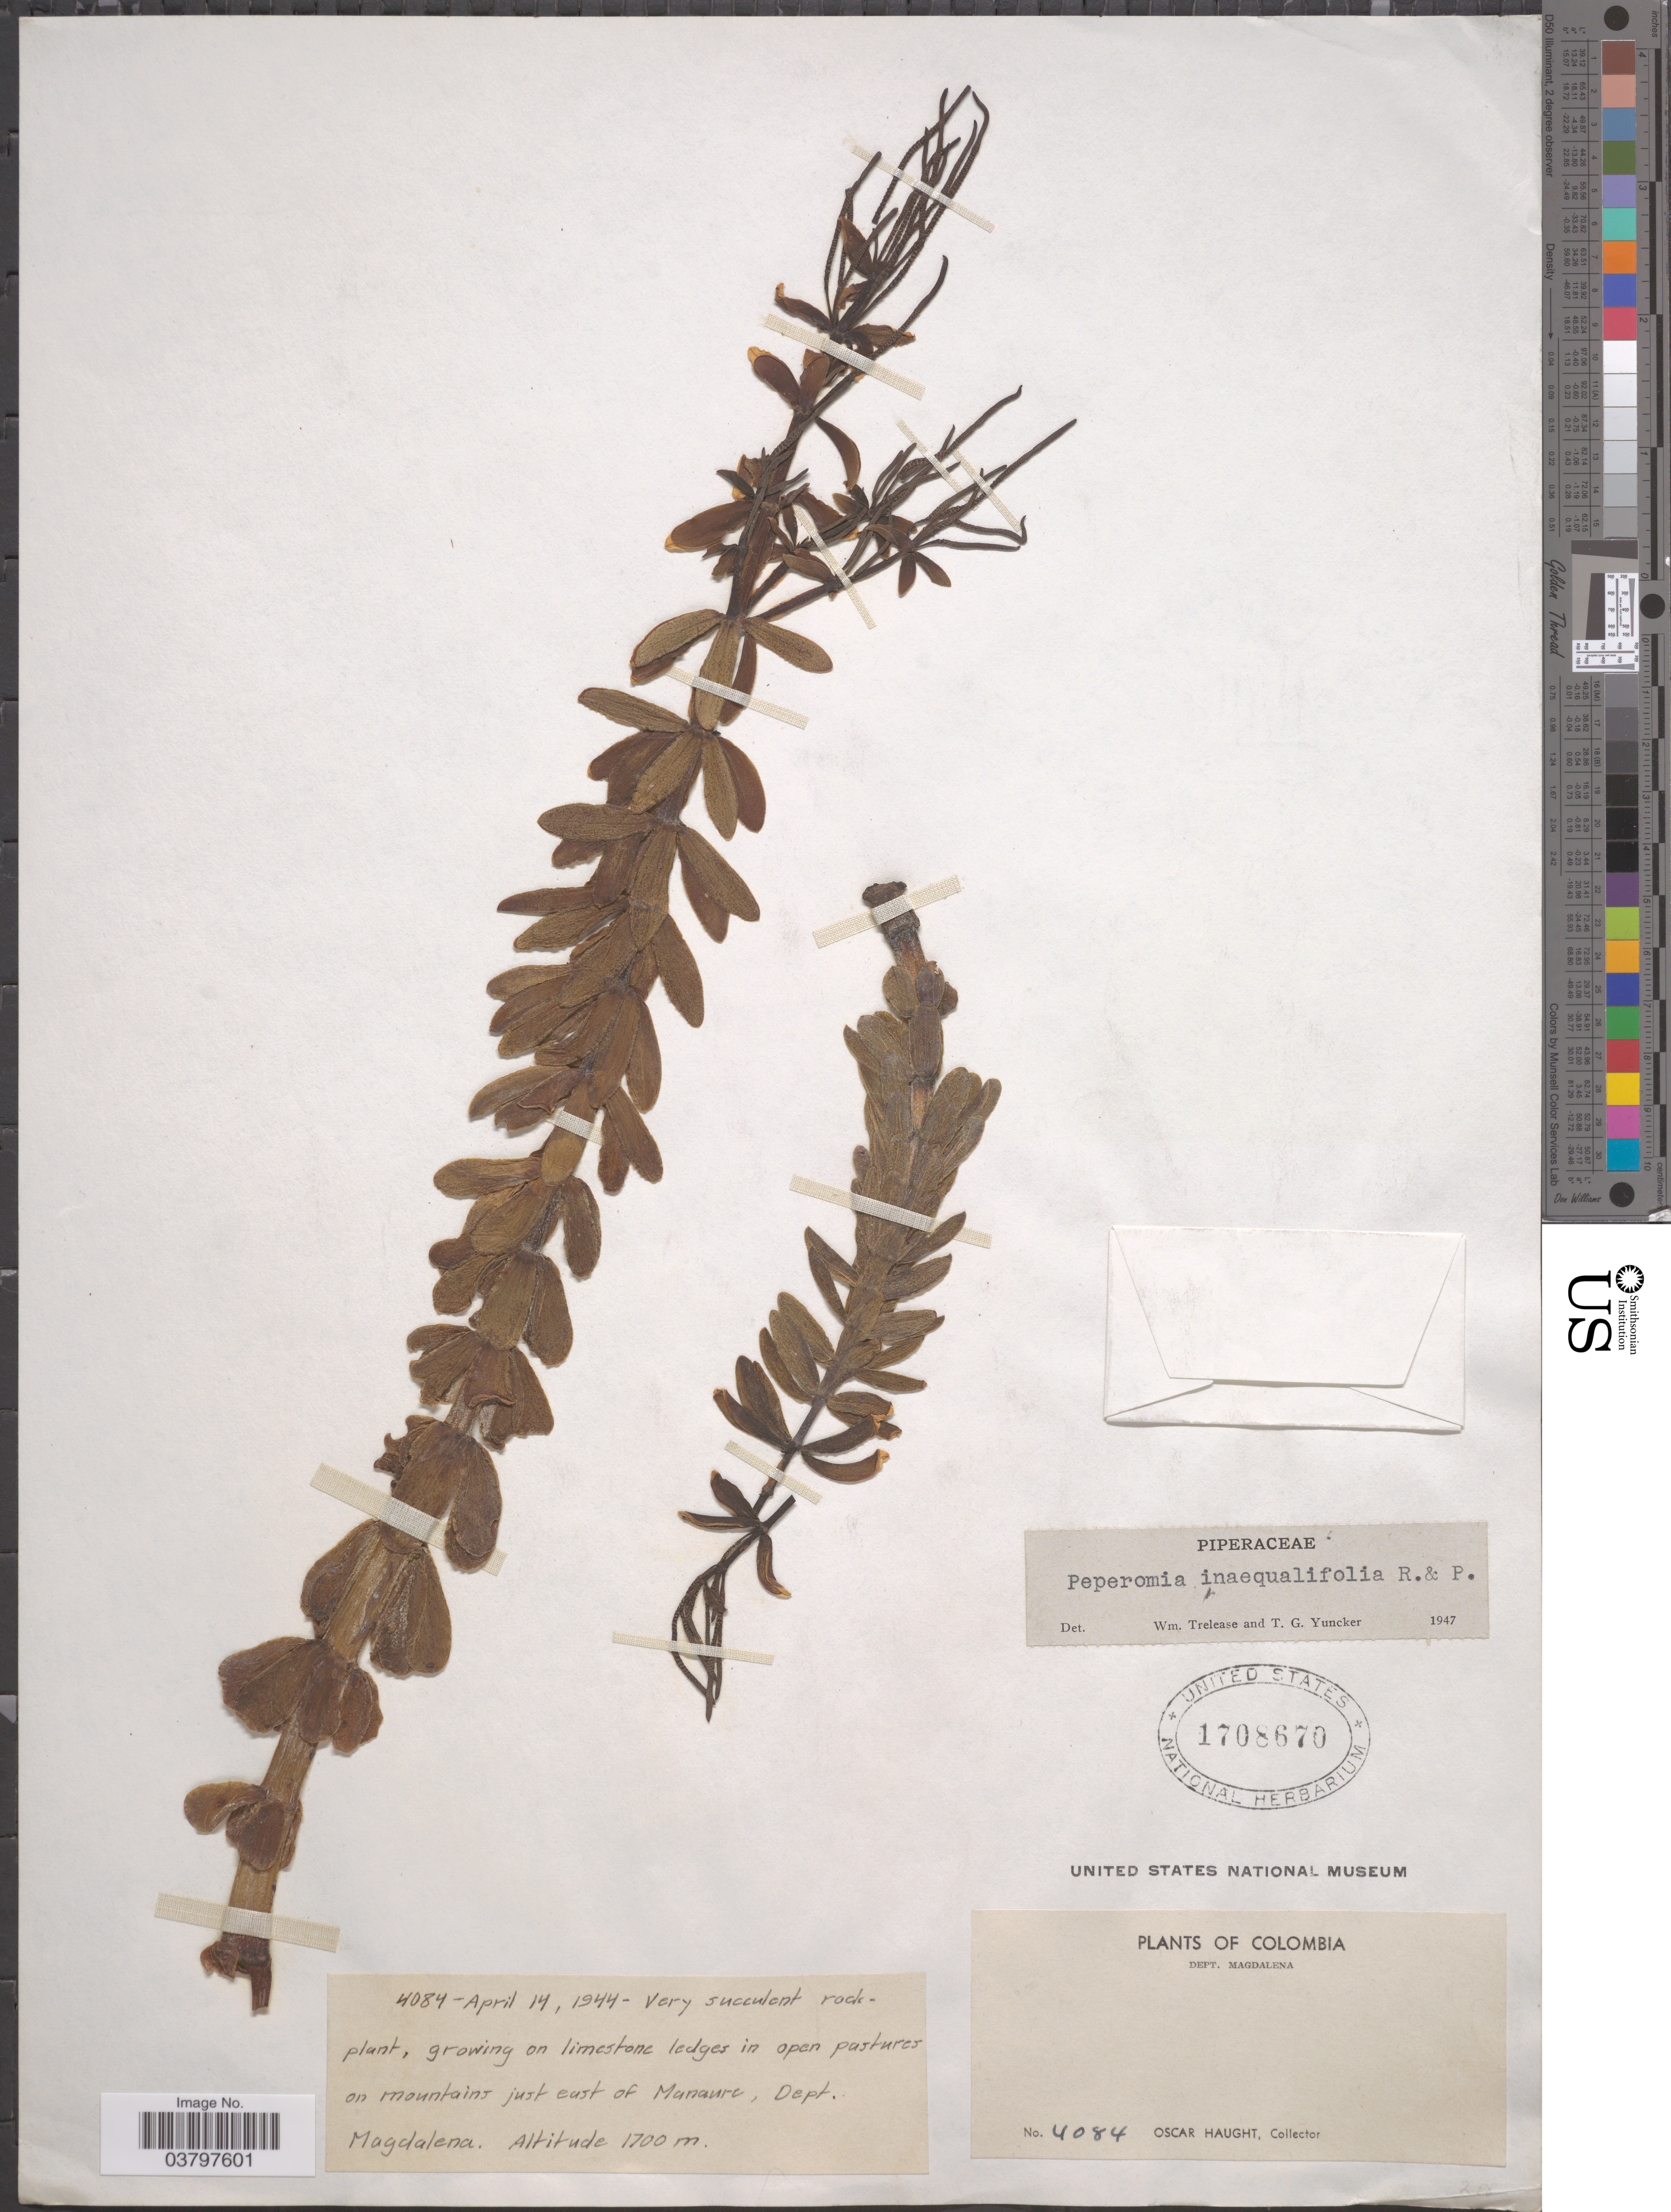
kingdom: Plantae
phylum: Tracheophyta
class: Magnoliopsida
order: Piperales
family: Piperaceae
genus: Peperomia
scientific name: Peperomia inaequalifolia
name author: Ruiz & Pav.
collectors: O. L. Haught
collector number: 4084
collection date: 1944-04-14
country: Colombia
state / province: Magdalena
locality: Dept. Magdalena. On mountains just east of Manaure, Dept. Magdalena.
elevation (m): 1700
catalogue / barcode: US 1708670